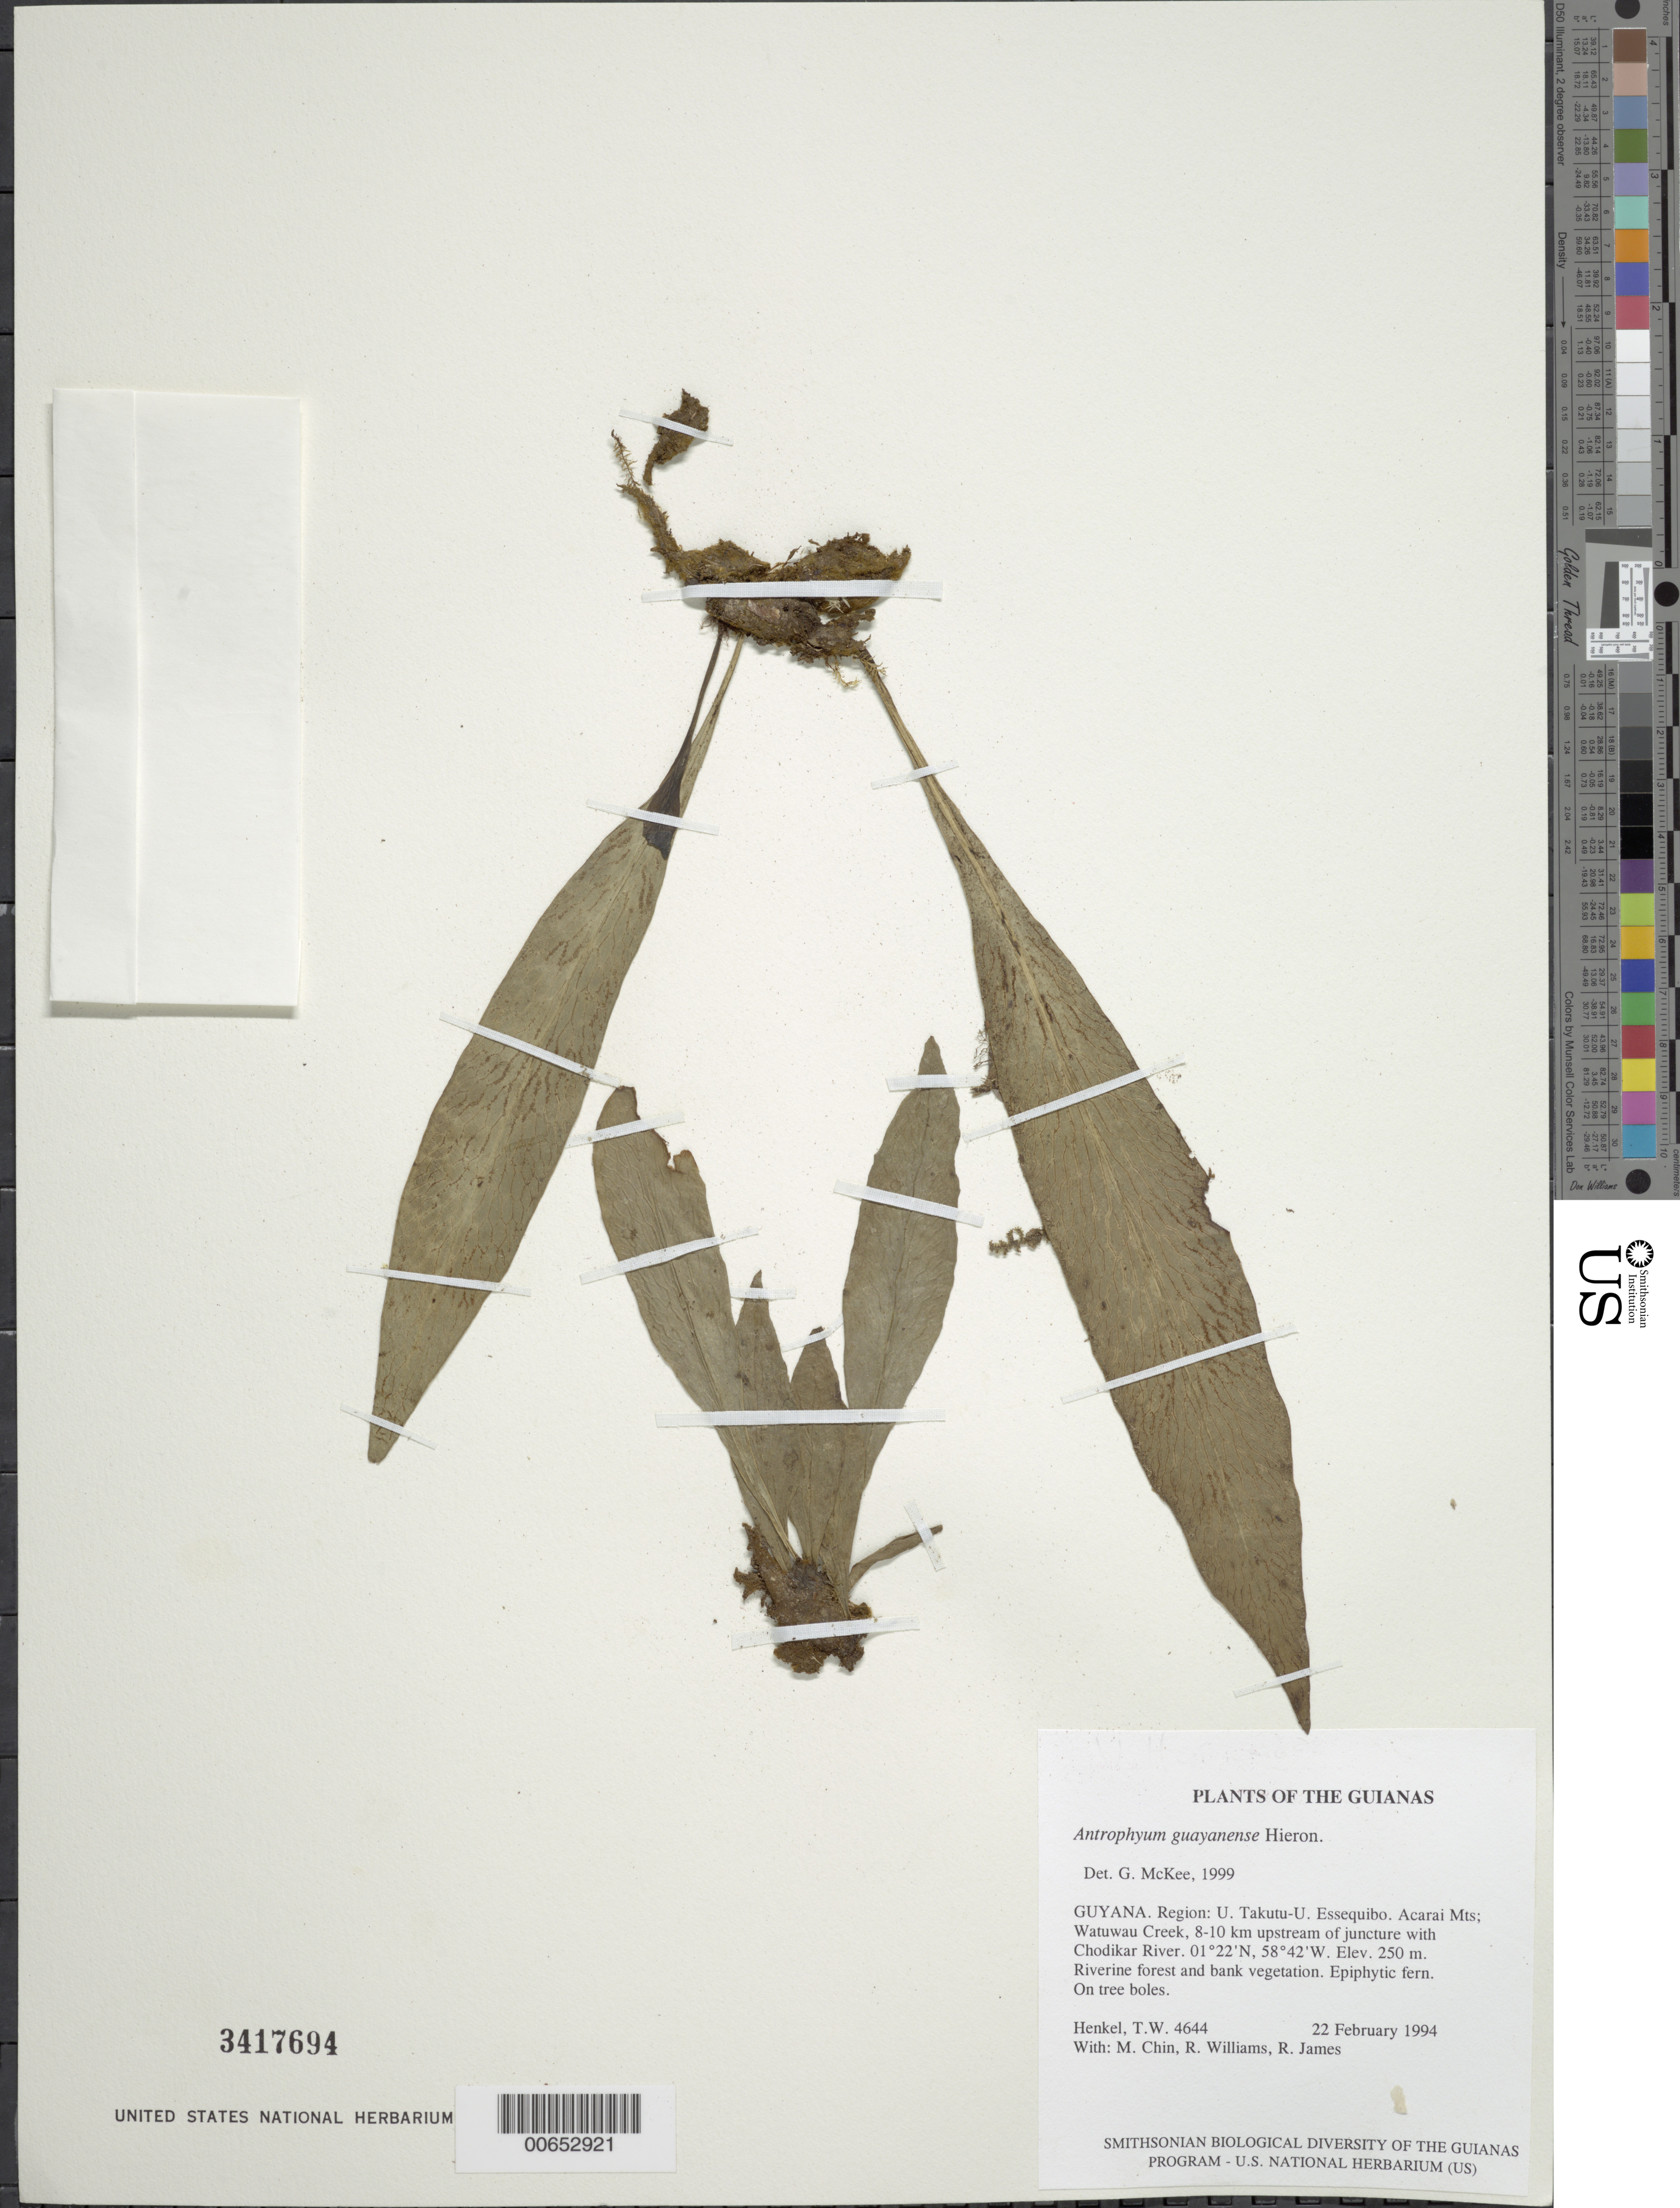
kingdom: Plantae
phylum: Tracheophyta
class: Polypodiopsida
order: Polypodiales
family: Pteridaceae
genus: Polytaenium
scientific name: Polytaenium guayanense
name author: (Hieron.) Alston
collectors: T. Henkel, M. Chin, R. Williams & R. James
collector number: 4644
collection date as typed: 22 February 1994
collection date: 1994-02-22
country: Guyana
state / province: U. Takutu-U. Essequibo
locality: Acarai Mts; Watuwau Creek, 8-10 km upstream of juncture with Chodikar River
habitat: Riverine forest and bank vegetation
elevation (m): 250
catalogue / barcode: US 3417694